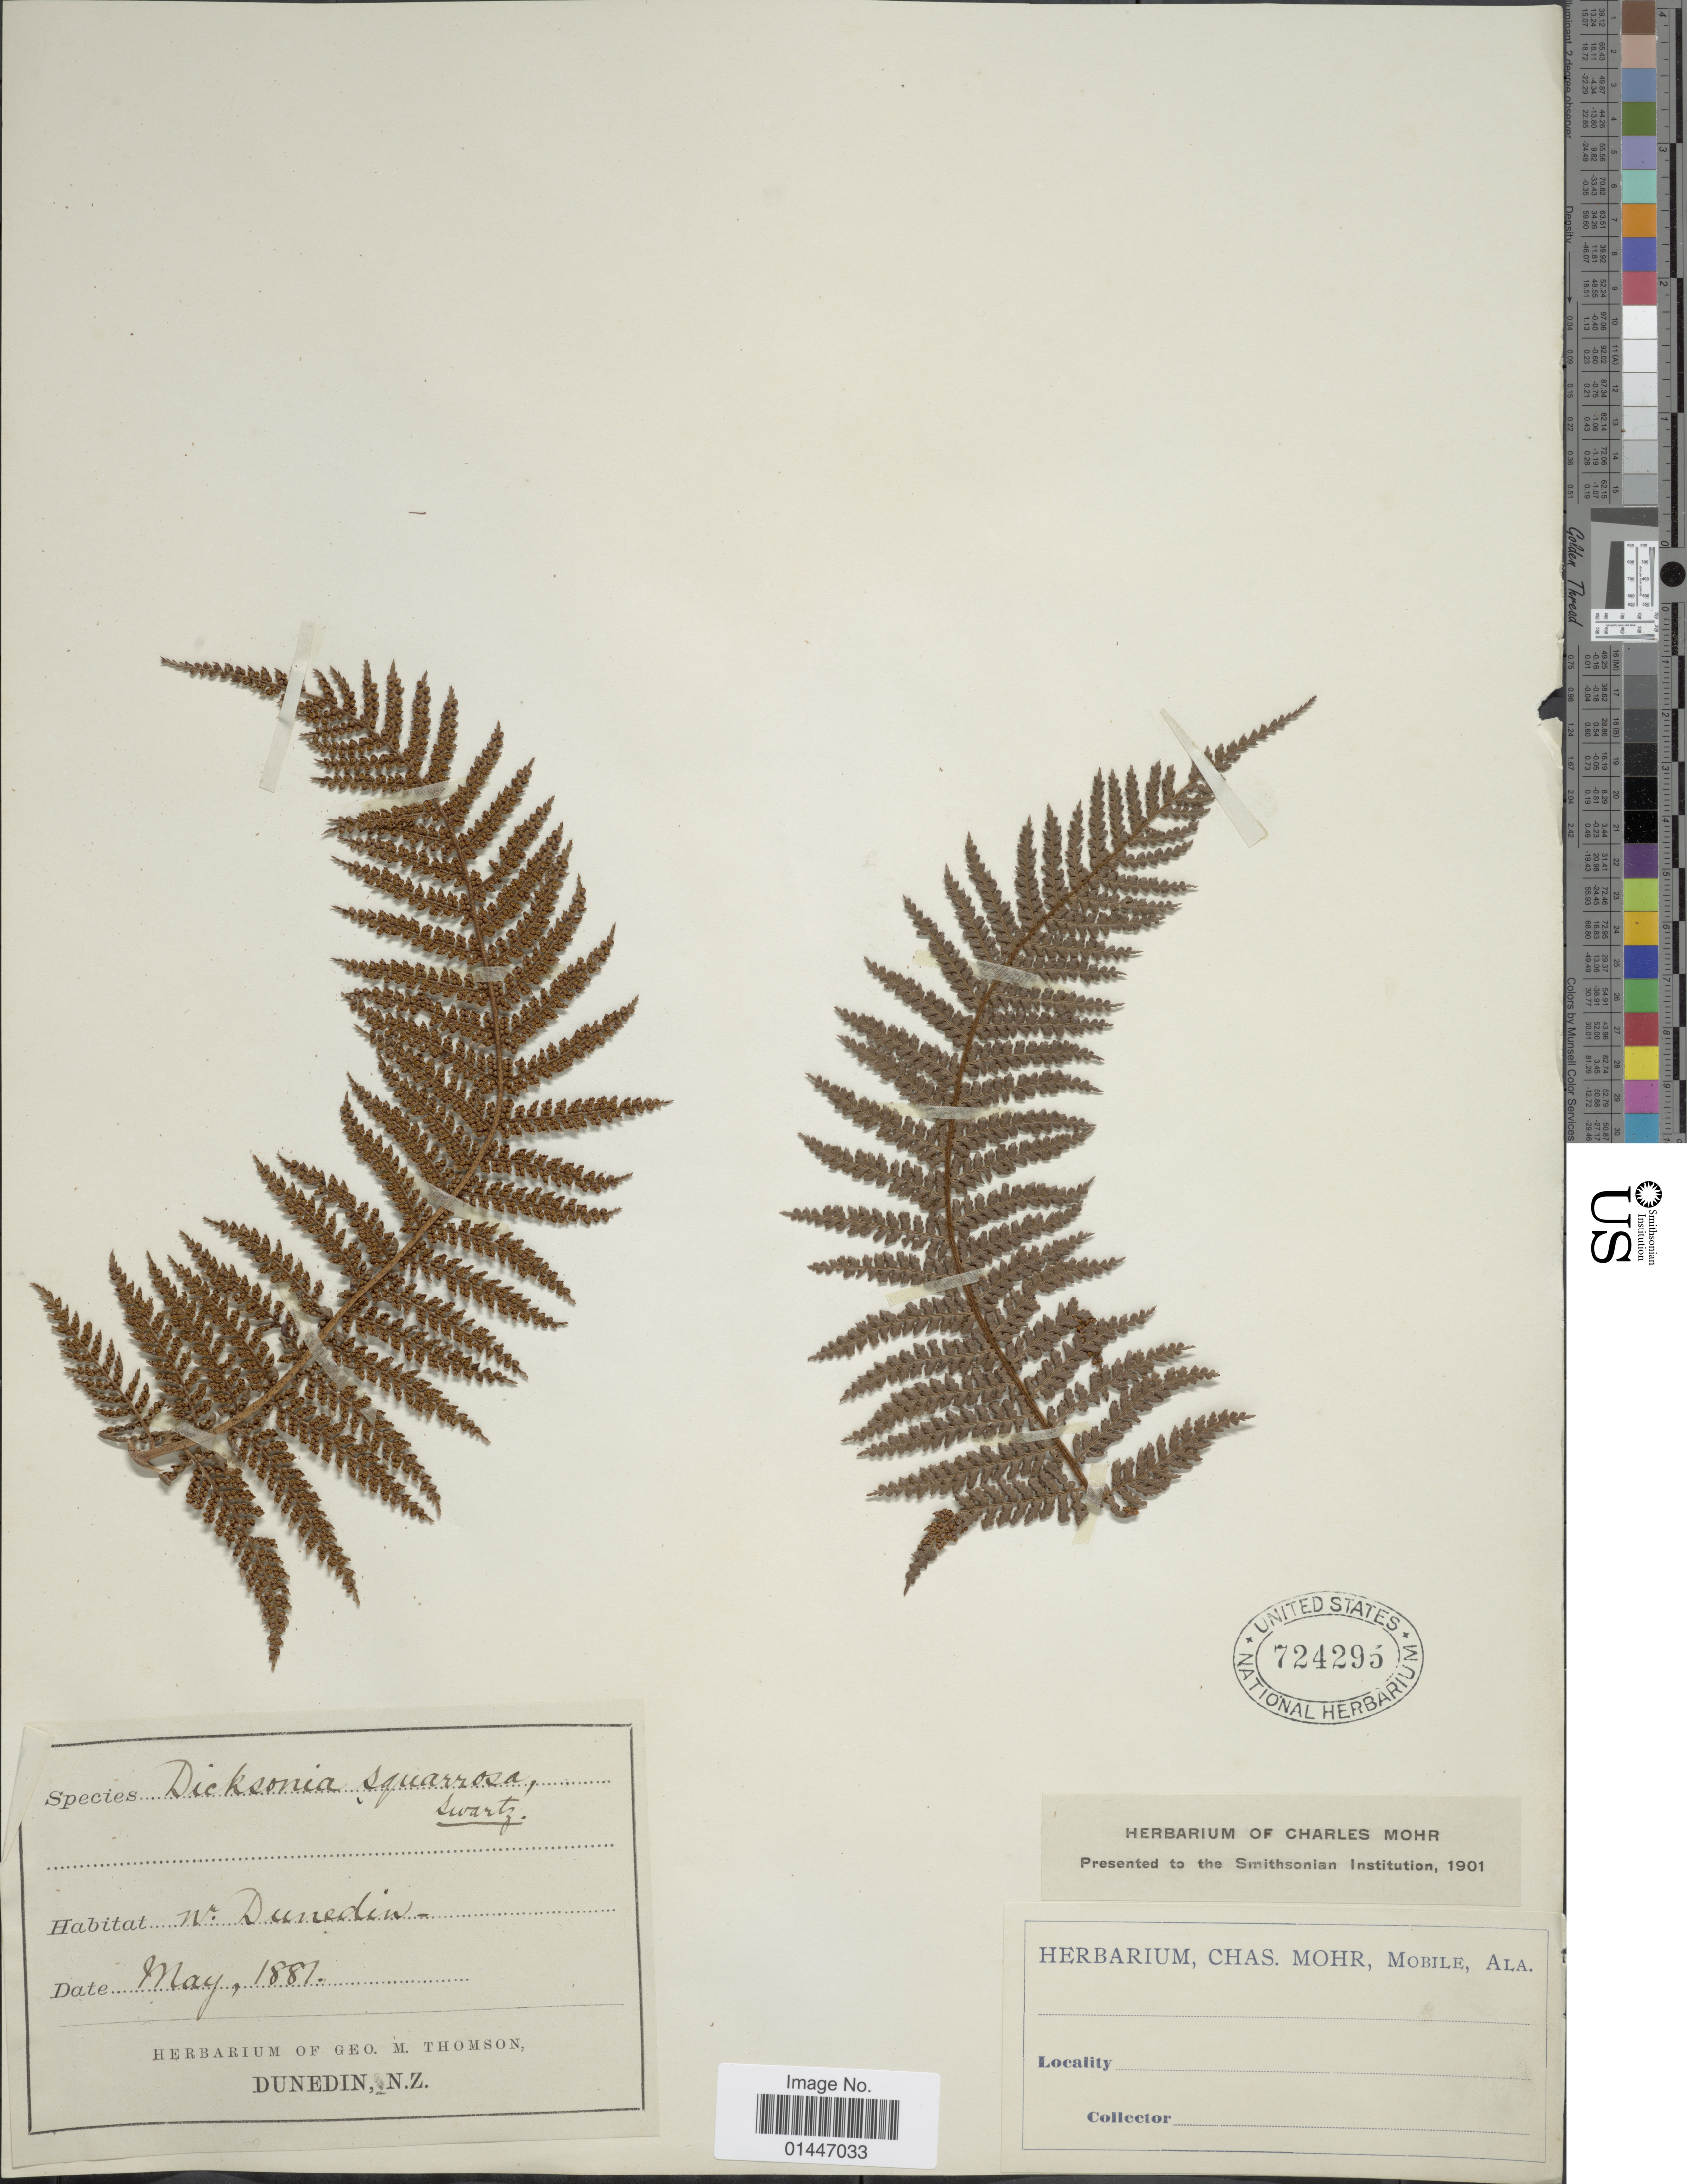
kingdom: Plantae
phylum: Tracheophyta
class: Polypodiopsida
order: Cyatheales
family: Dicksoniaceae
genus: Dicksonia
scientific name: Dicksonia squarrosa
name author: Sw.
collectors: ex herb. Geo. M. Thomson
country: New Zealand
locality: Nr. Dunedin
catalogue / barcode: US 724295